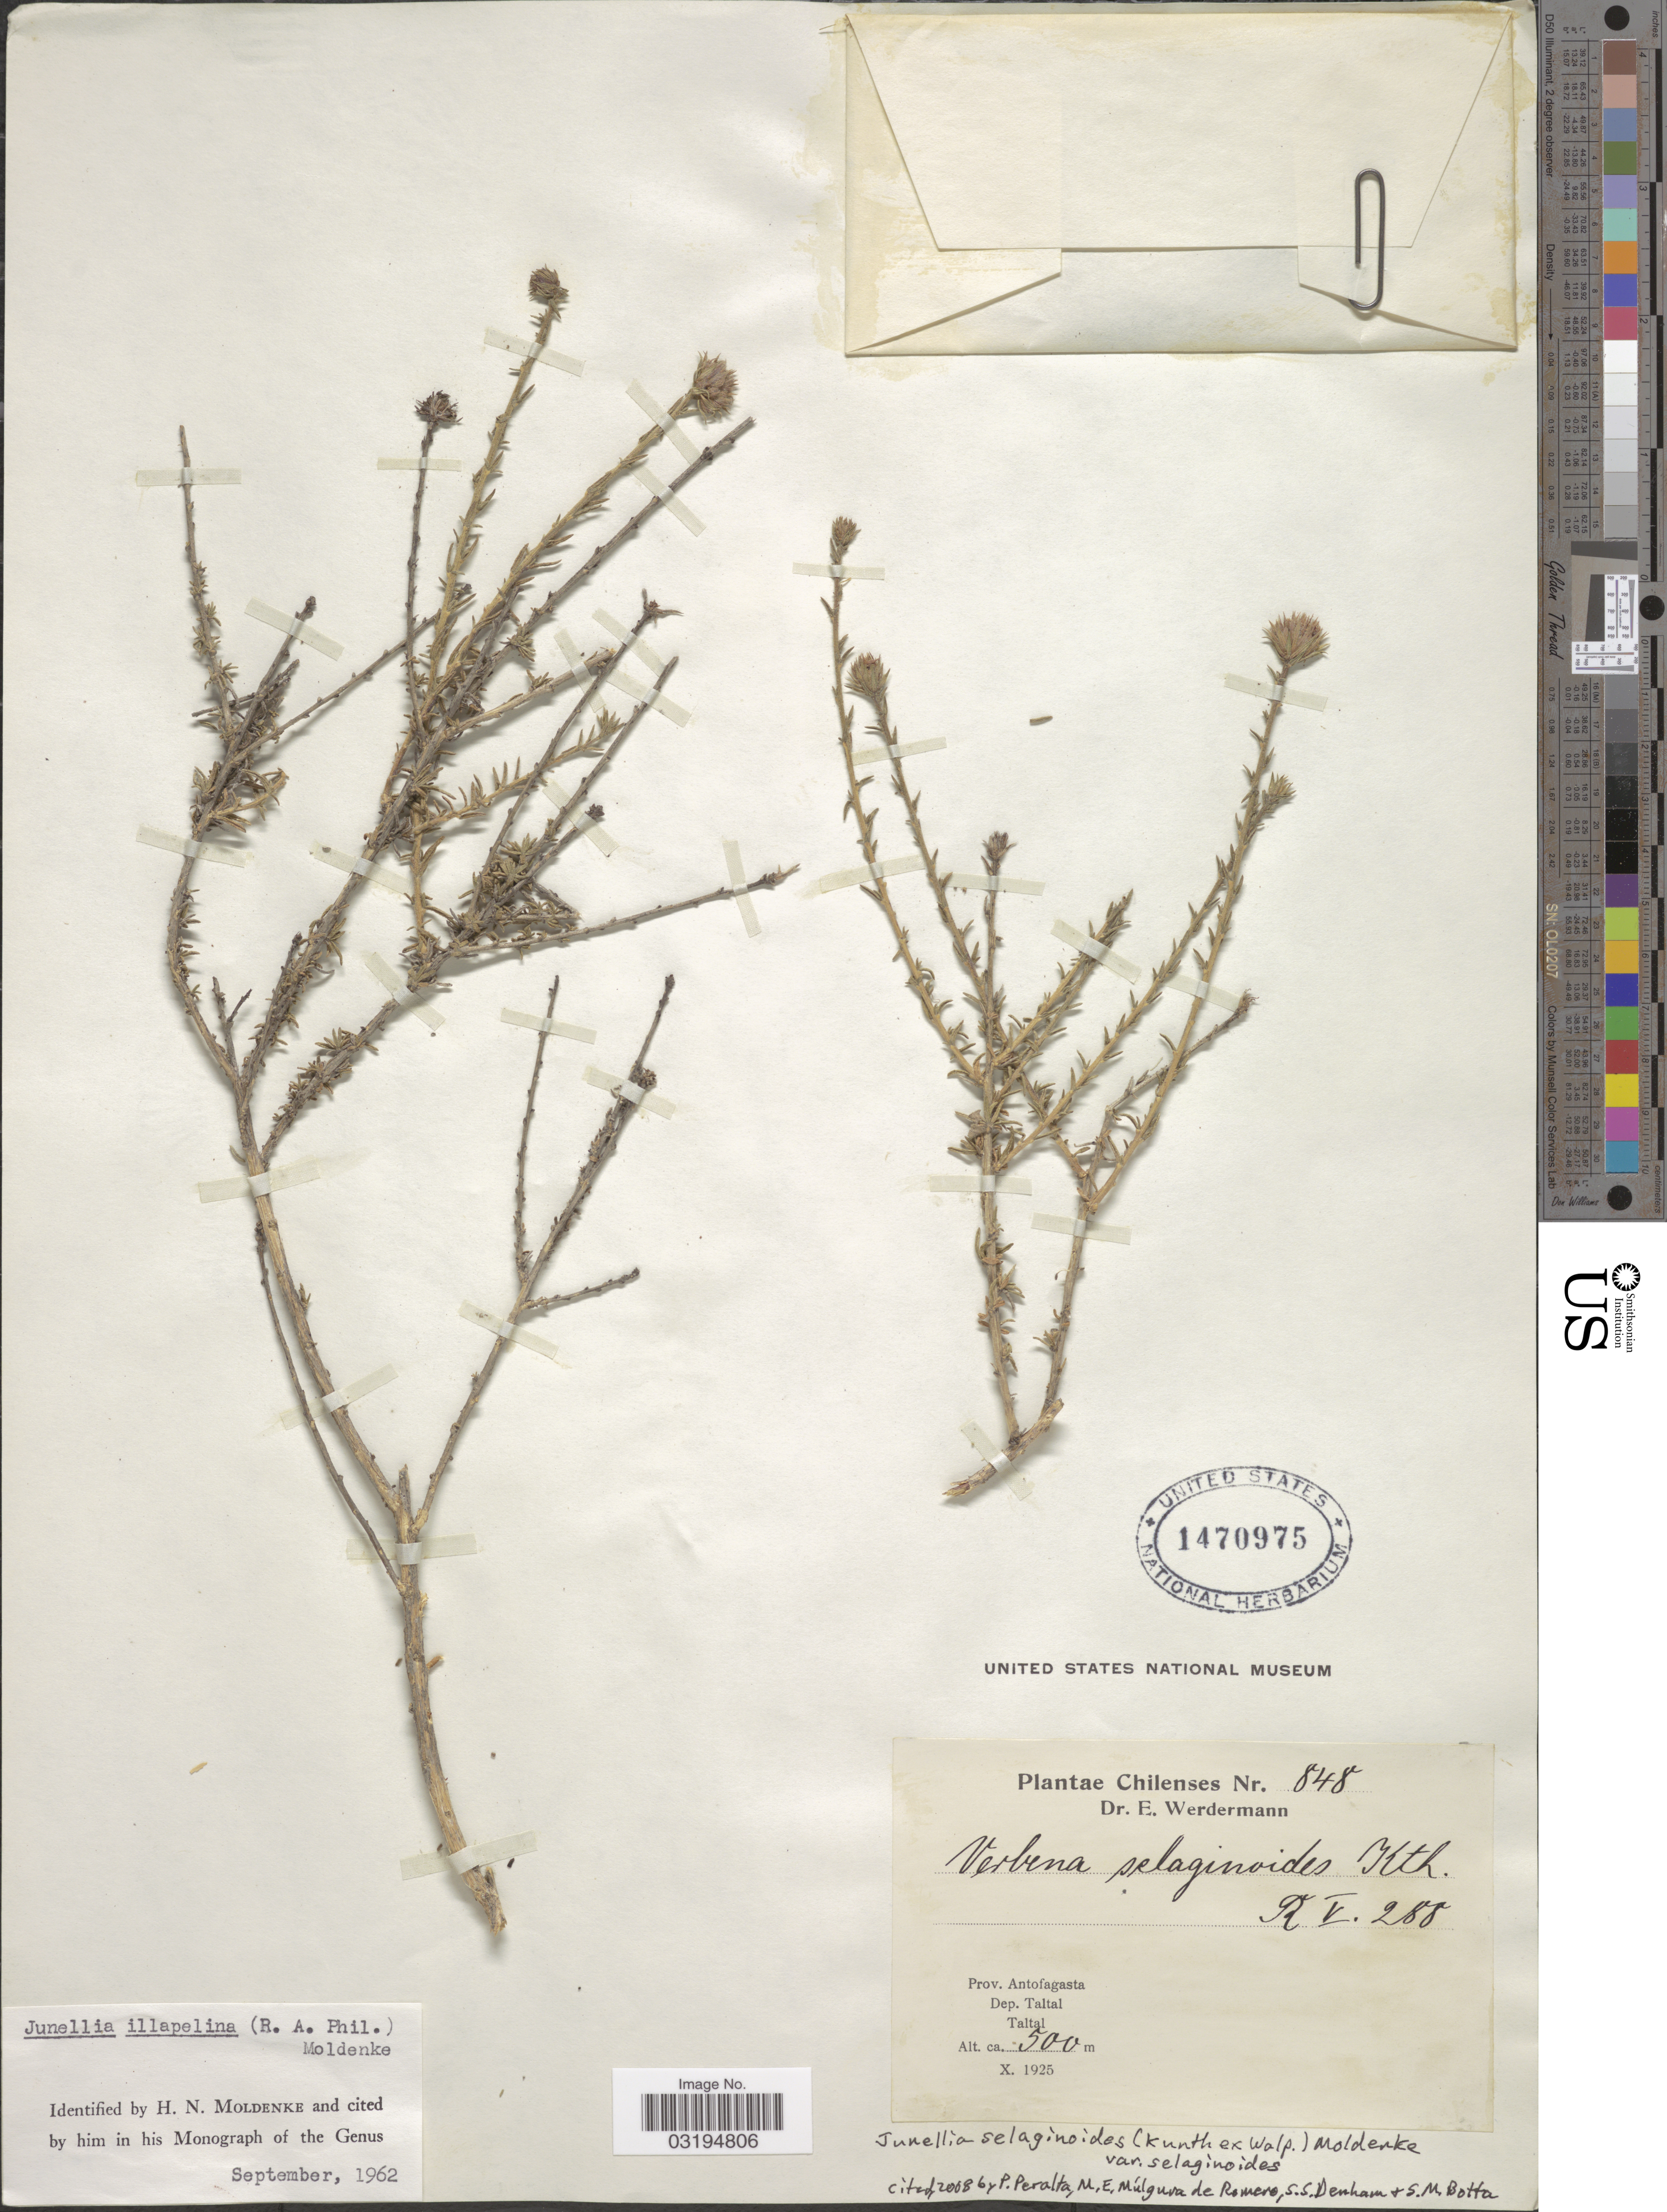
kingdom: Plantae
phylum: Tracheophyta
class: Magnoliopsida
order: Lamiales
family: Verbenaceae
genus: Junellia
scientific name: Junellia selaginoides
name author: (Kunth ex Walp.) Moldenke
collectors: E. Werdermann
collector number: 848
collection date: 1925-10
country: Chile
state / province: Antofagasta (II)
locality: Dep. Taltal. Taltal.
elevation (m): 500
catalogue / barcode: US 1470975